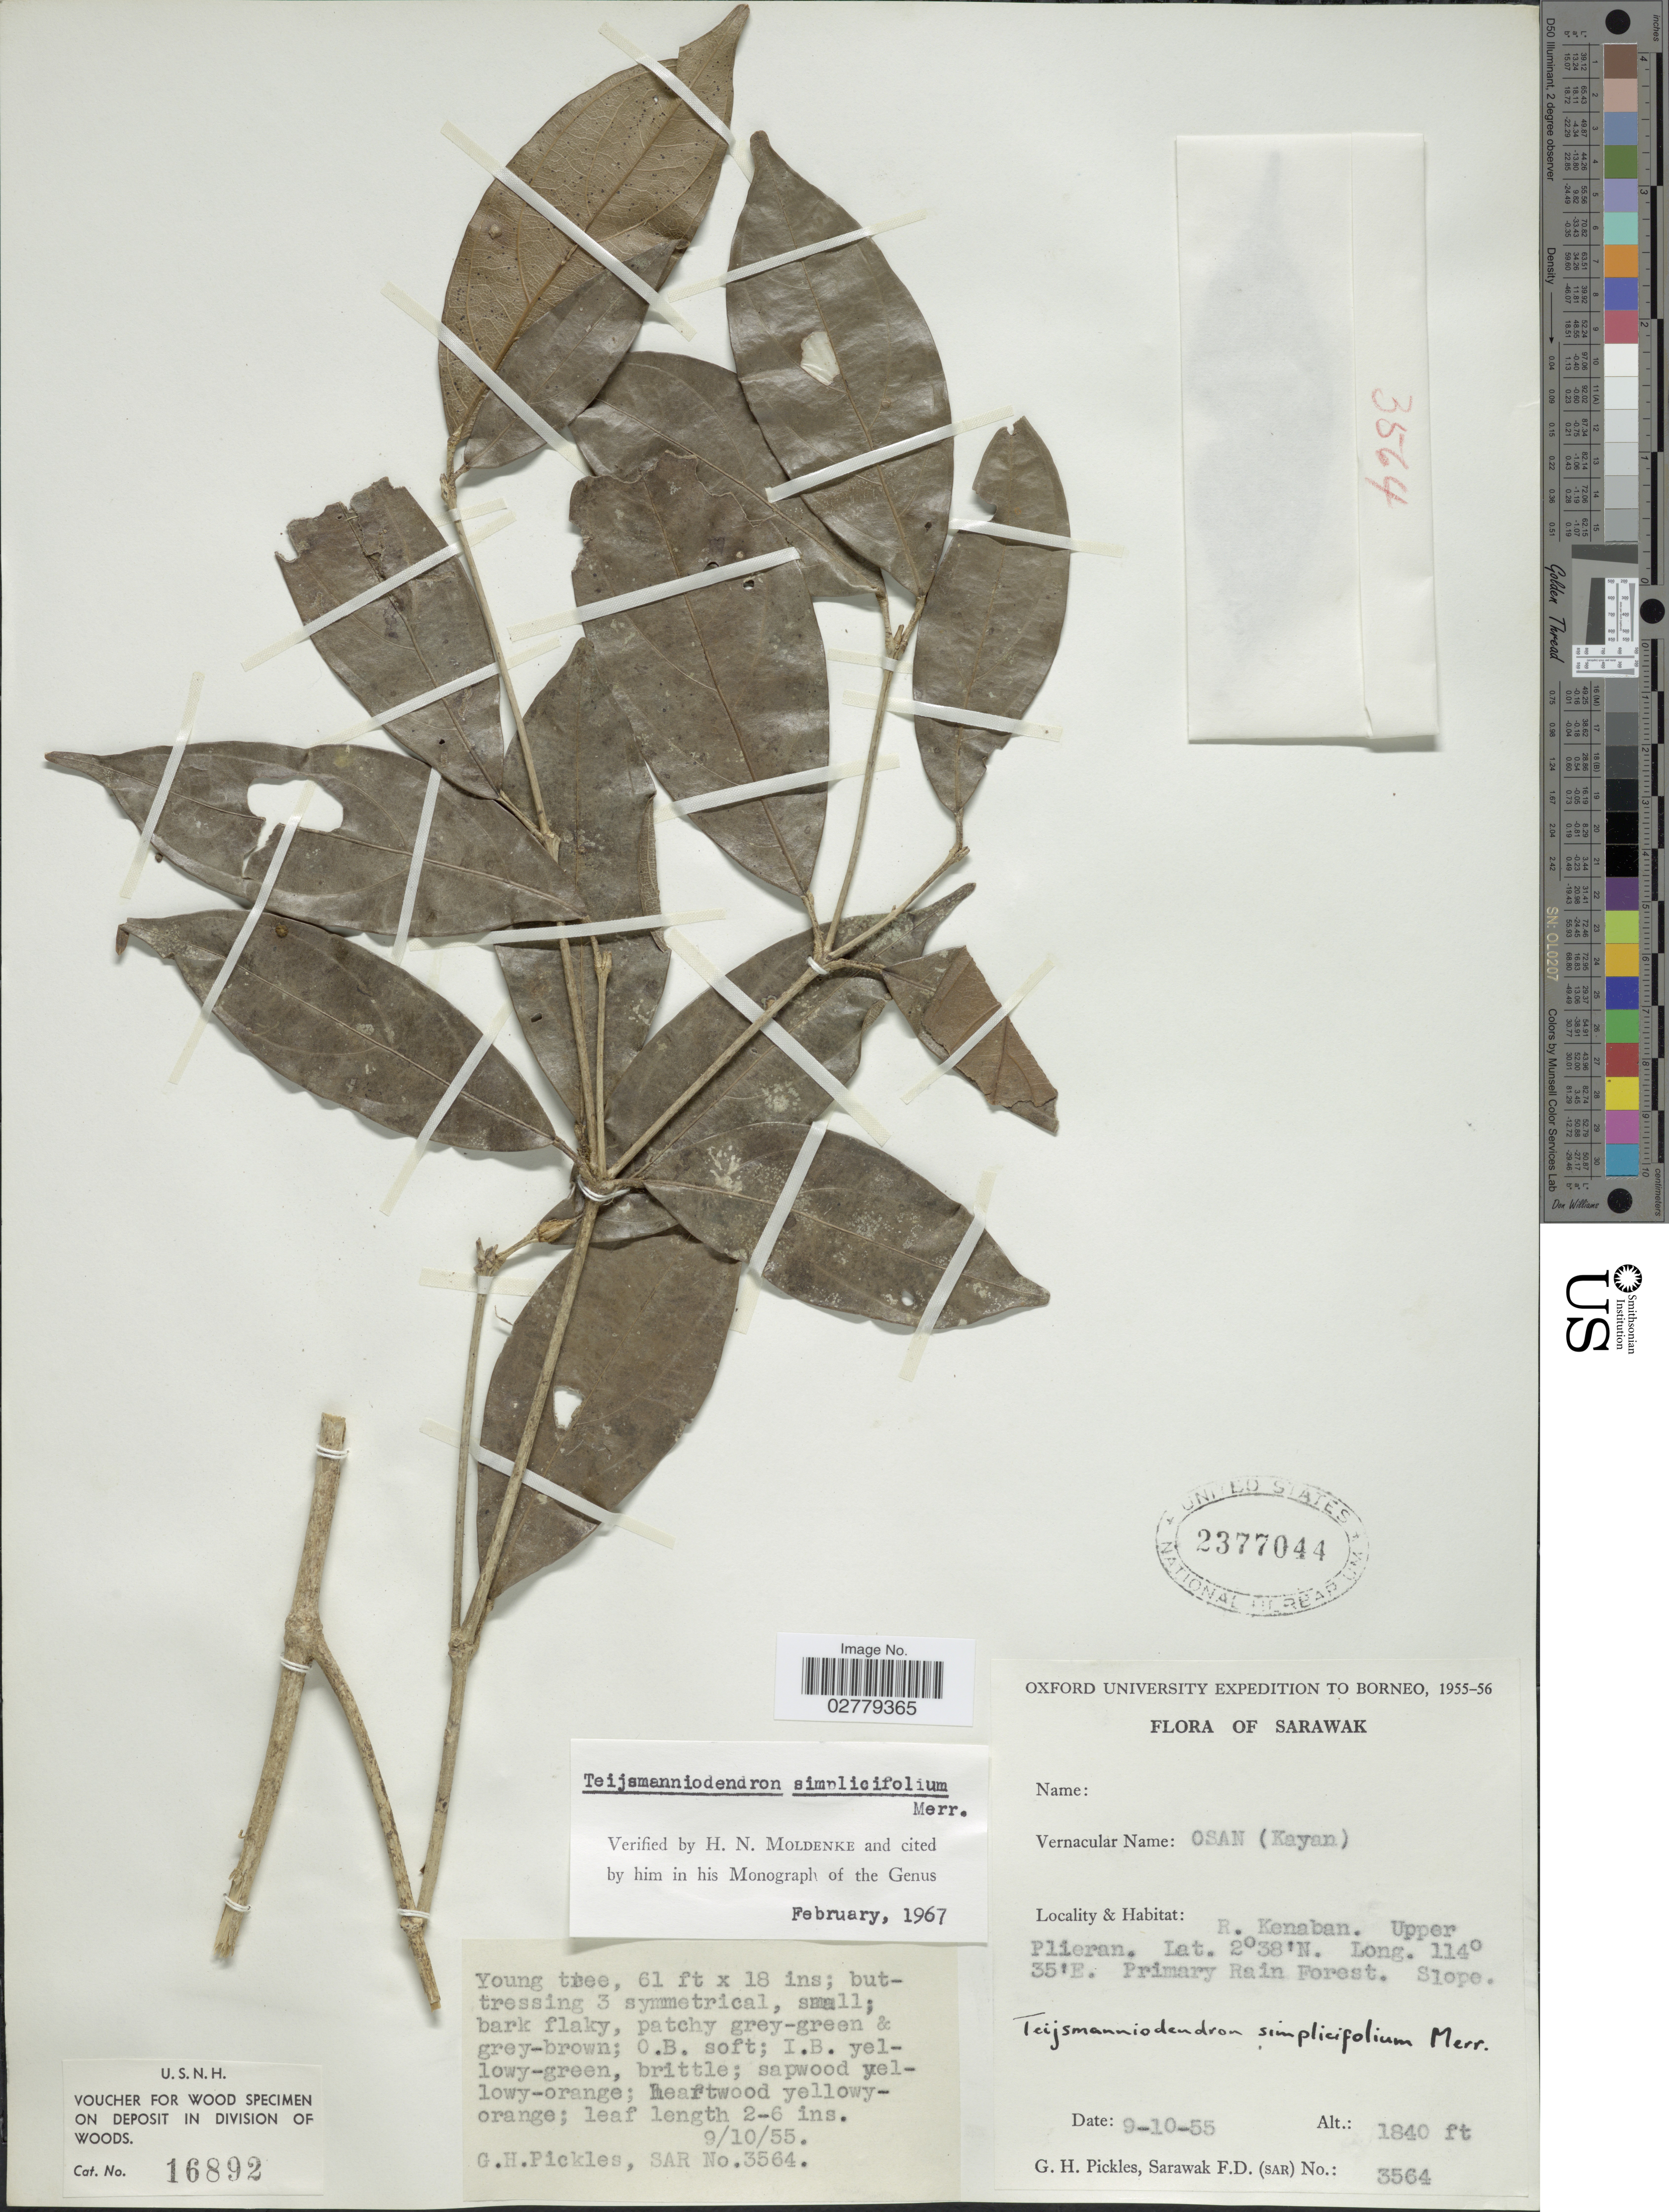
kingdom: Plantae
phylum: Tracheophyta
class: Magnoliopsida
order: Lamiales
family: Lamiaceae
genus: Teijsmanniodendron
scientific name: Teijsmanniodendron simplicifolium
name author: Merr.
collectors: G. Pickles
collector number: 3564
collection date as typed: Transcribed d/m/y: 9/10/55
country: Malaysia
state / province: Sarawak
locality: Borneo. R. Kenaban. Upper Plieran.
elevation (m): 561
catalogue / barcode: US 2377044